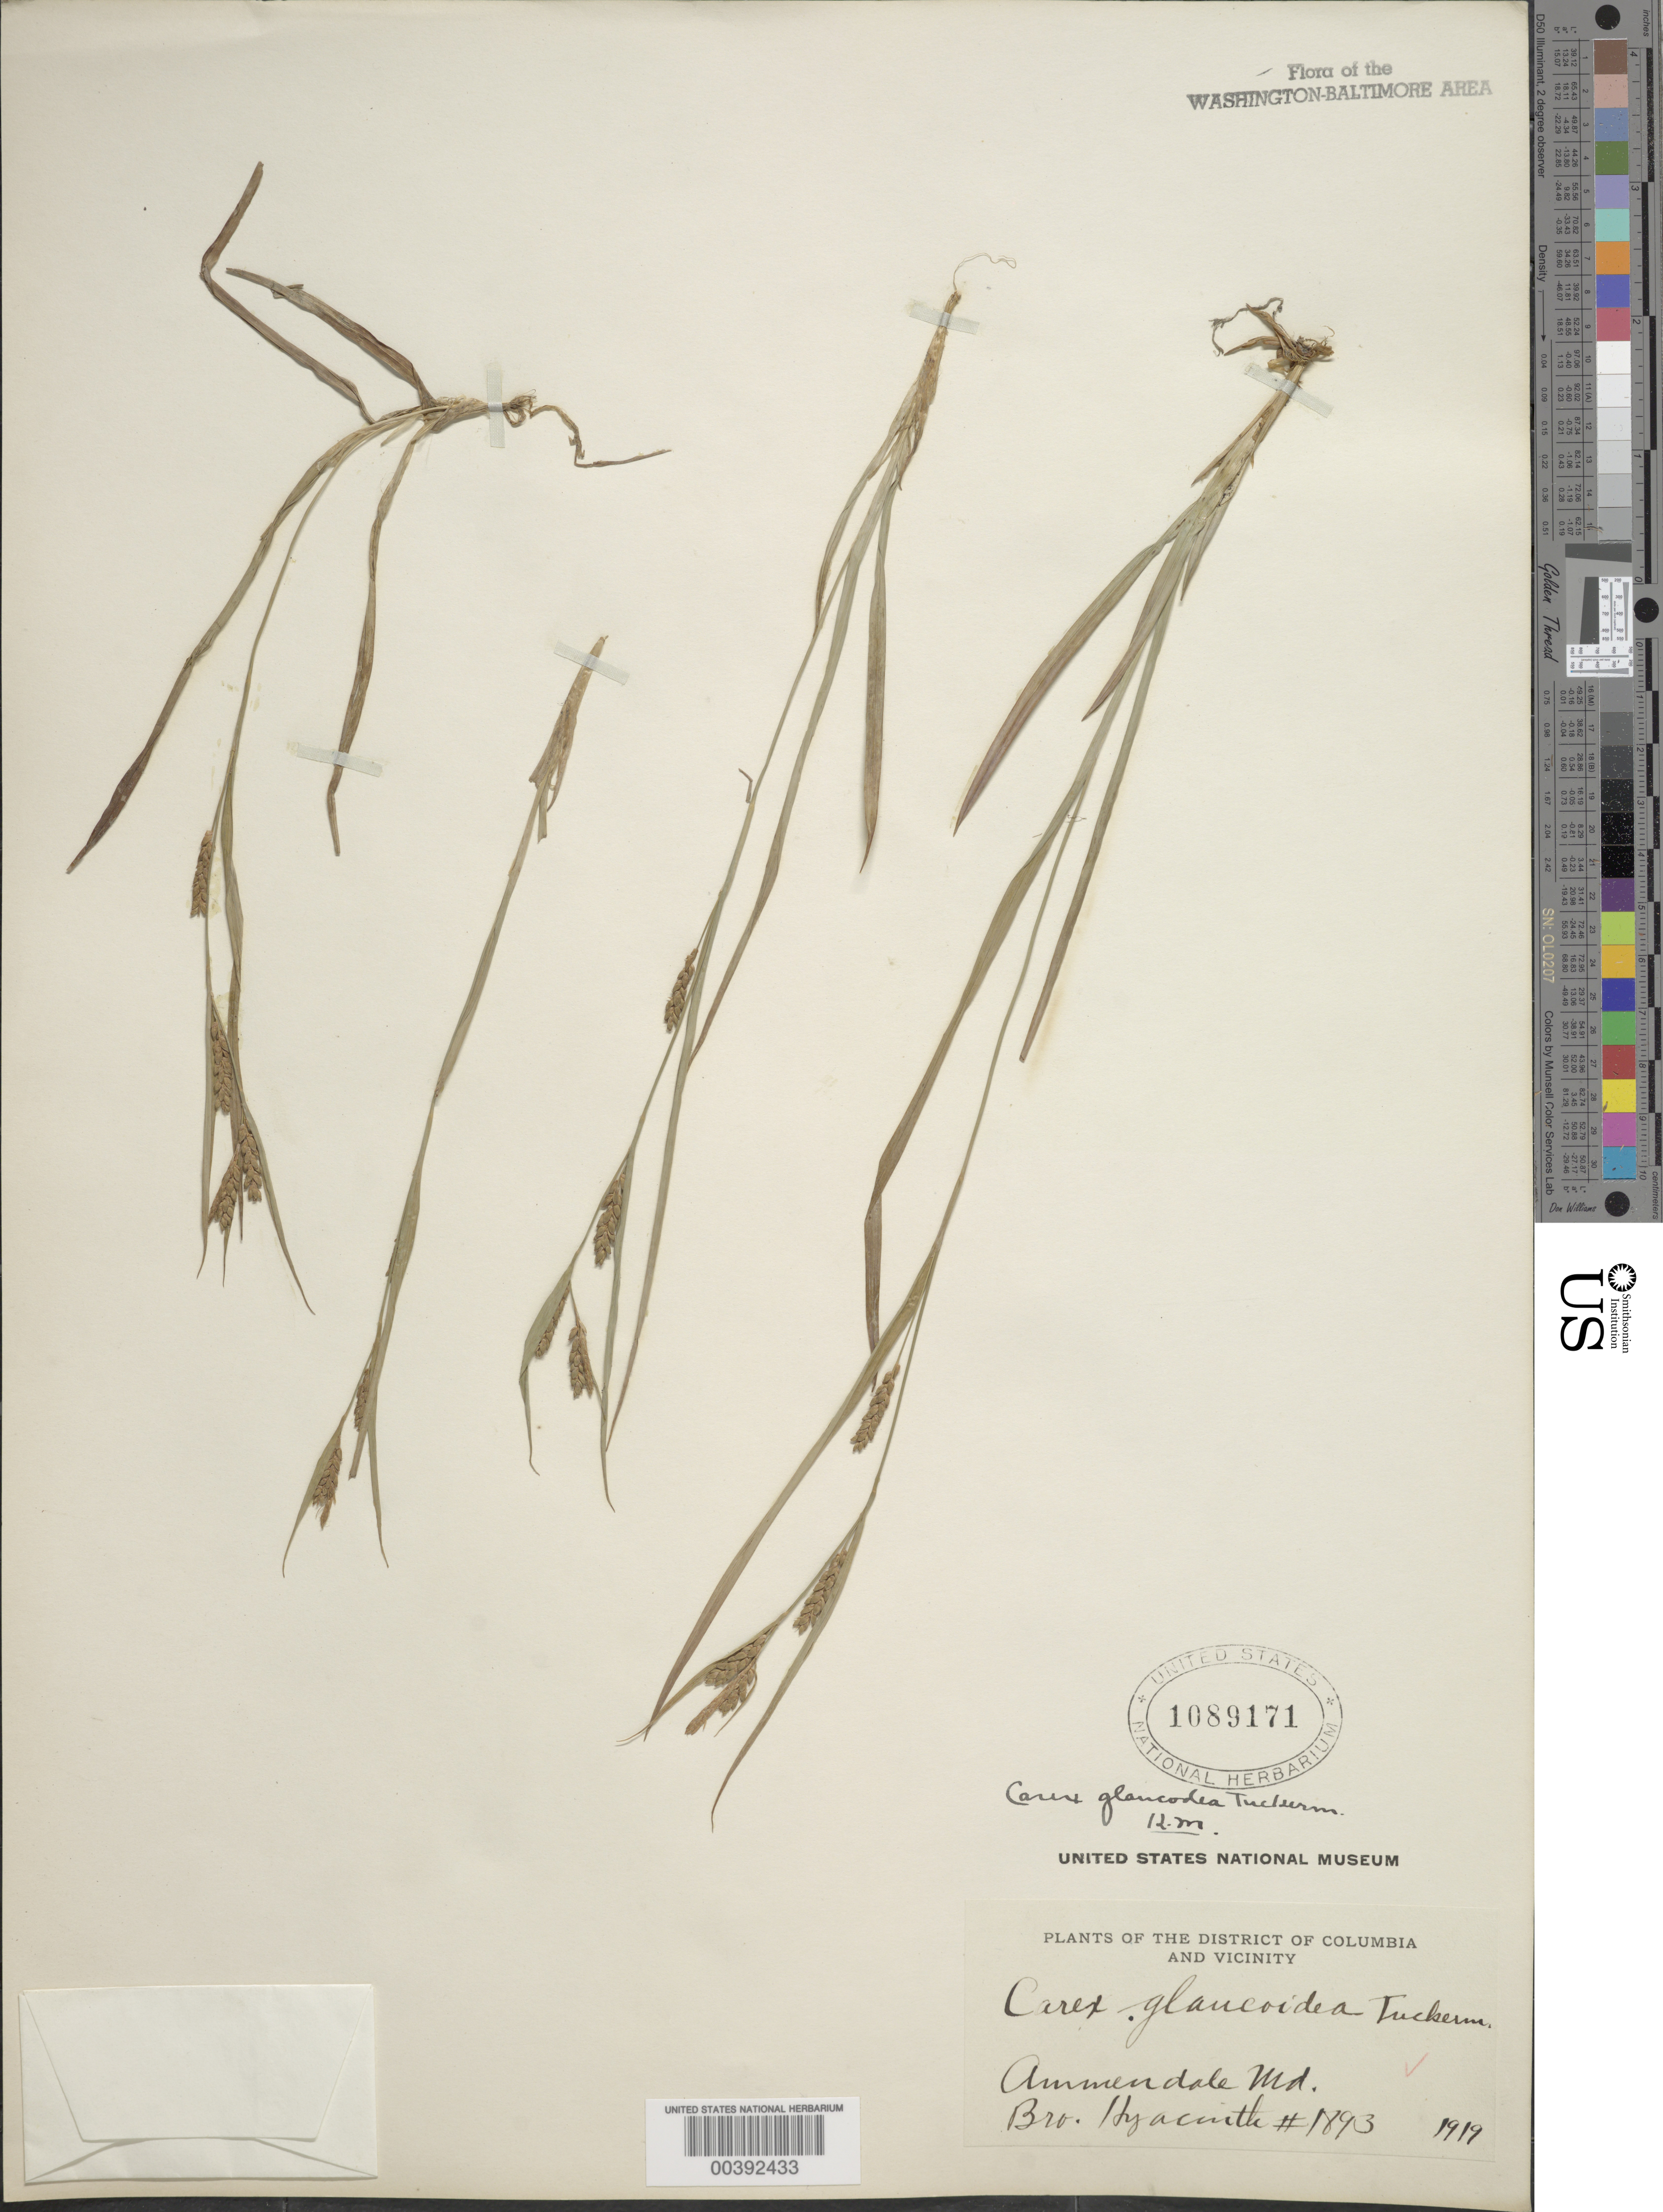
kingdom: Plantae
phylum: Tracheophyta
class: Liliopsida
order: Poales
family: Cyperaceae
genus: Carex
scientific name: Carex glaucodea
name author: Tuck. ex Olney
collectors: F. Hyacinth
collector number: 1893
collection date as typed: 1919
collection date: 1919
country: United States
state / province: Maryland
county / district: Prince George's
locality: Ammendale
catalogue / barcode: US 1089171